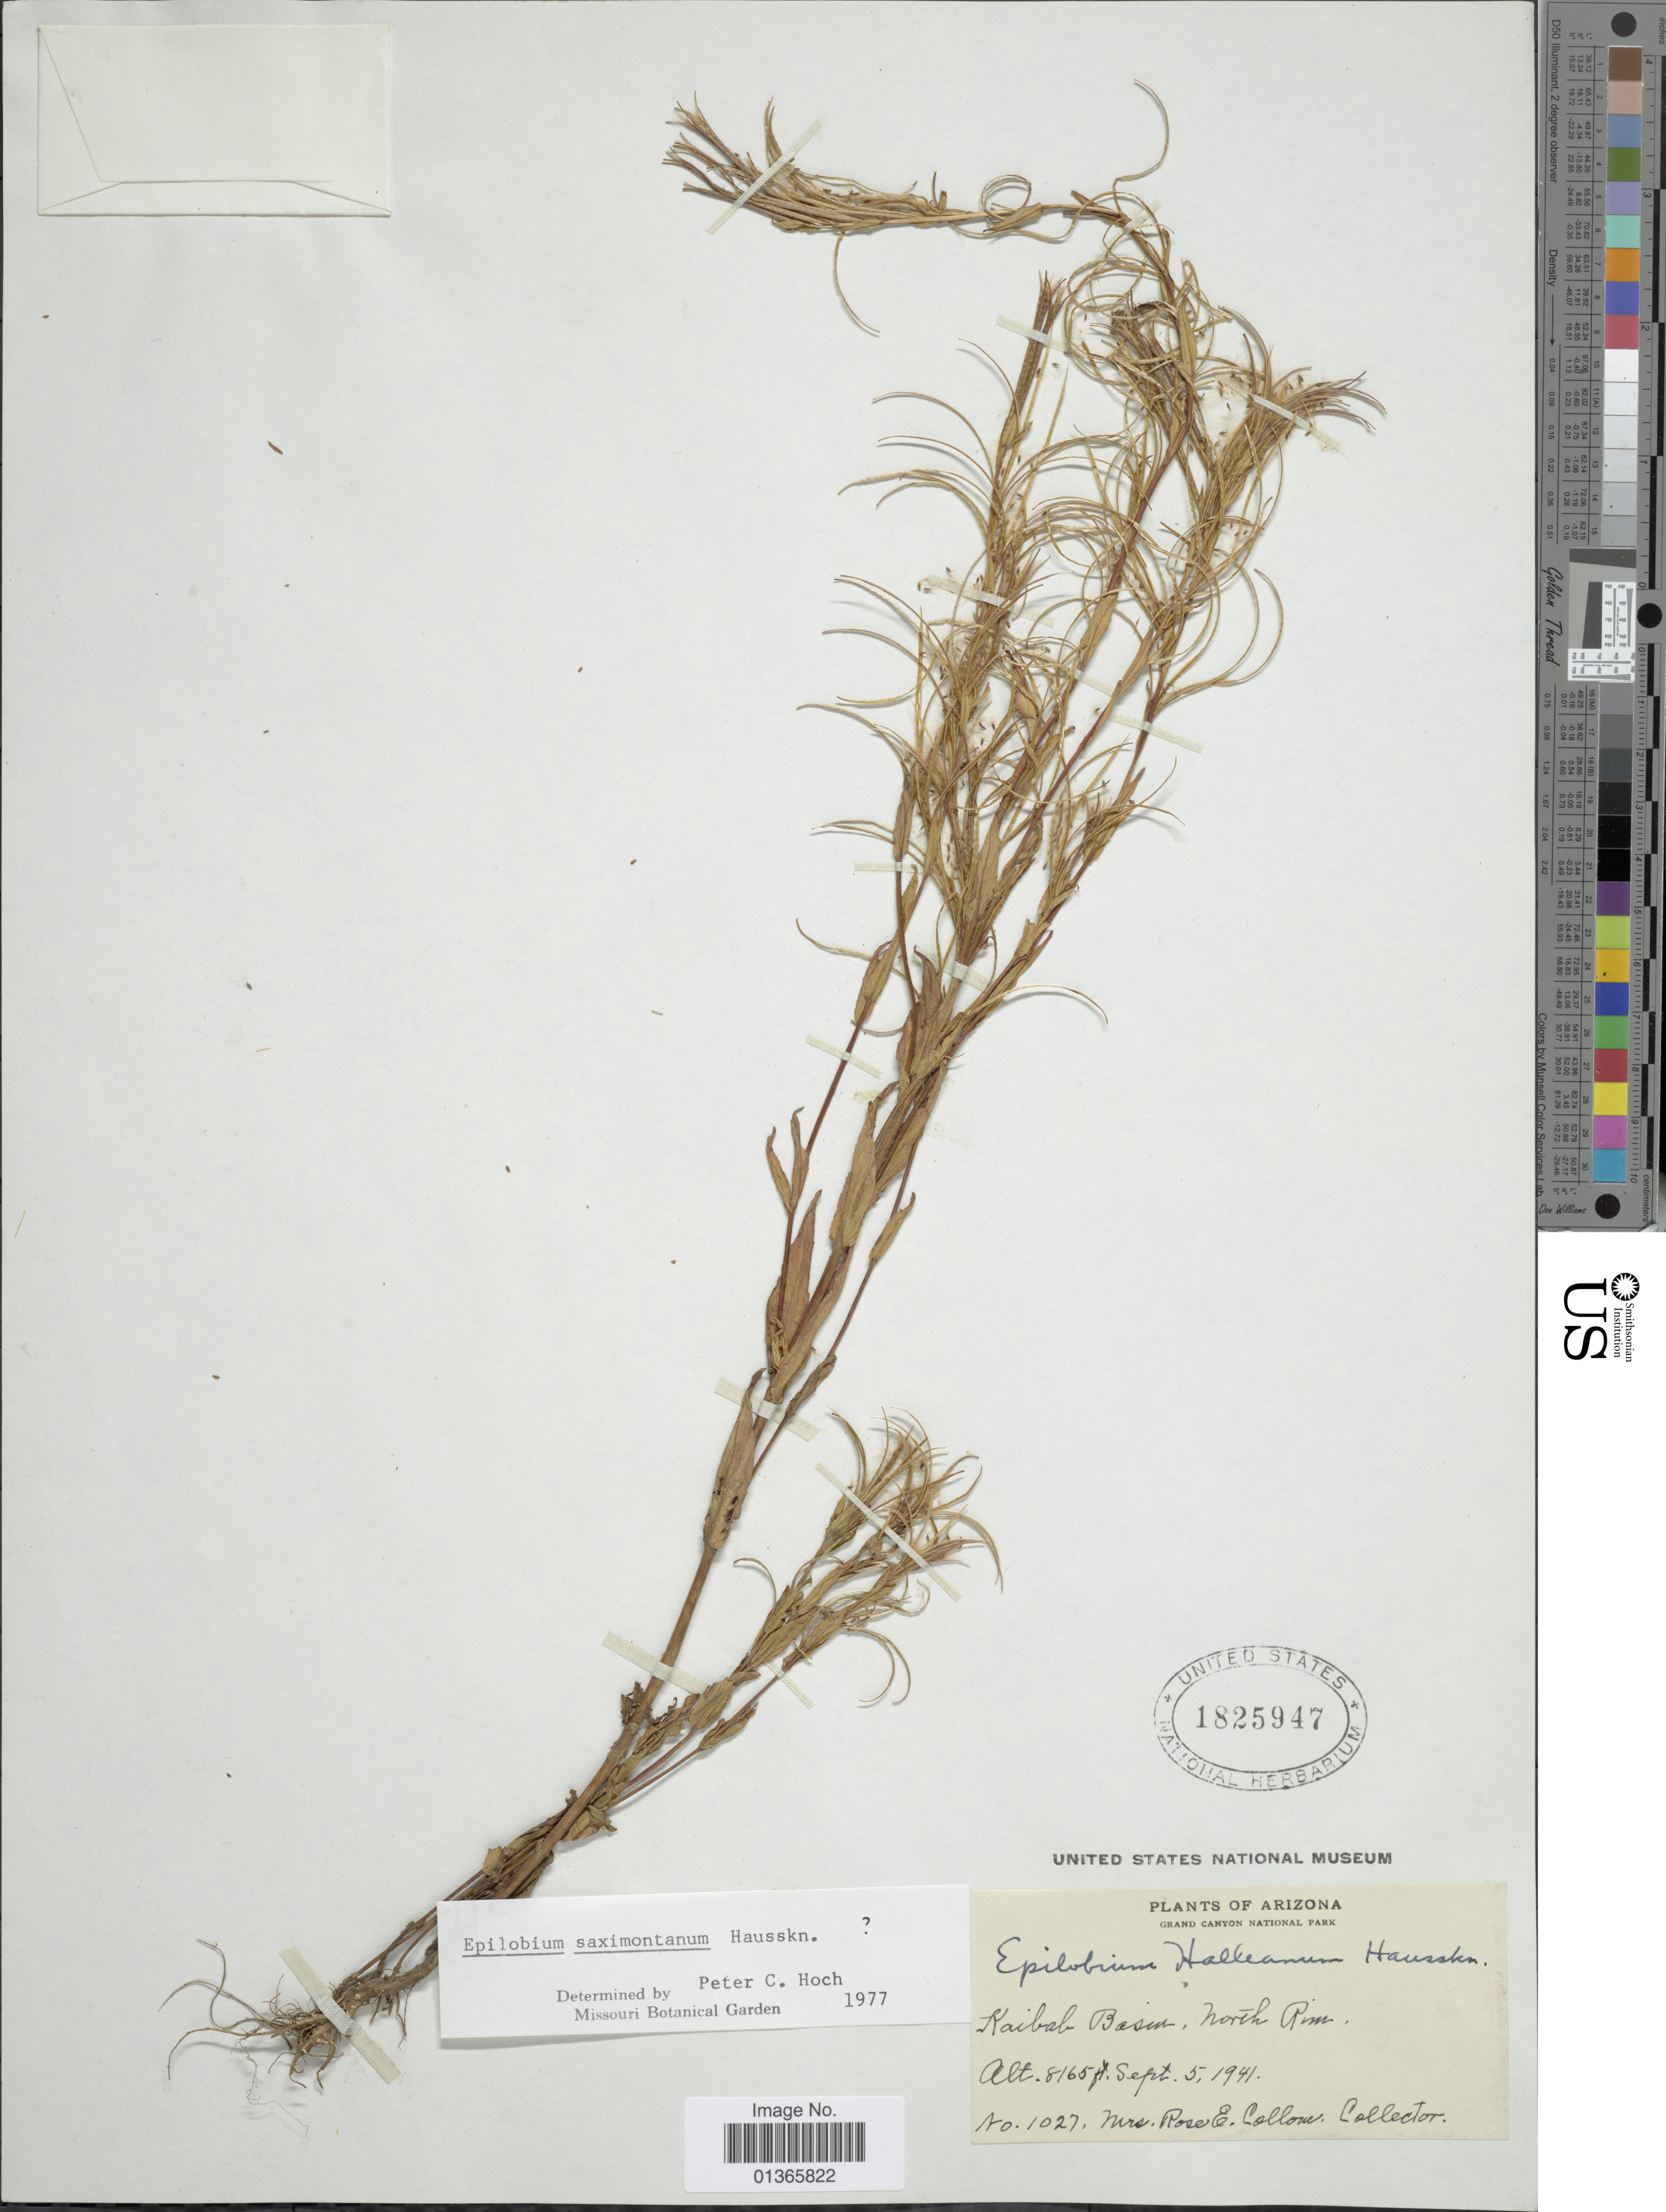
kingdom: Plantae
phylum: Tracheophyta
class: Magnoliopsida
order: Myrtales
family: Onagraceae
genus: Epilobium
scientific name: Epilobium saximontanum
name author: Hausskn.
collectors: R. E. Collom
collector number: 1027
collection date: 1941-09-05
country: United States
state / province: Arizona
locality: Grand Canyon National Park. Kaibab Basin, North Rim.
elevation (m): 2489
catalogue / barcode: US 1825947